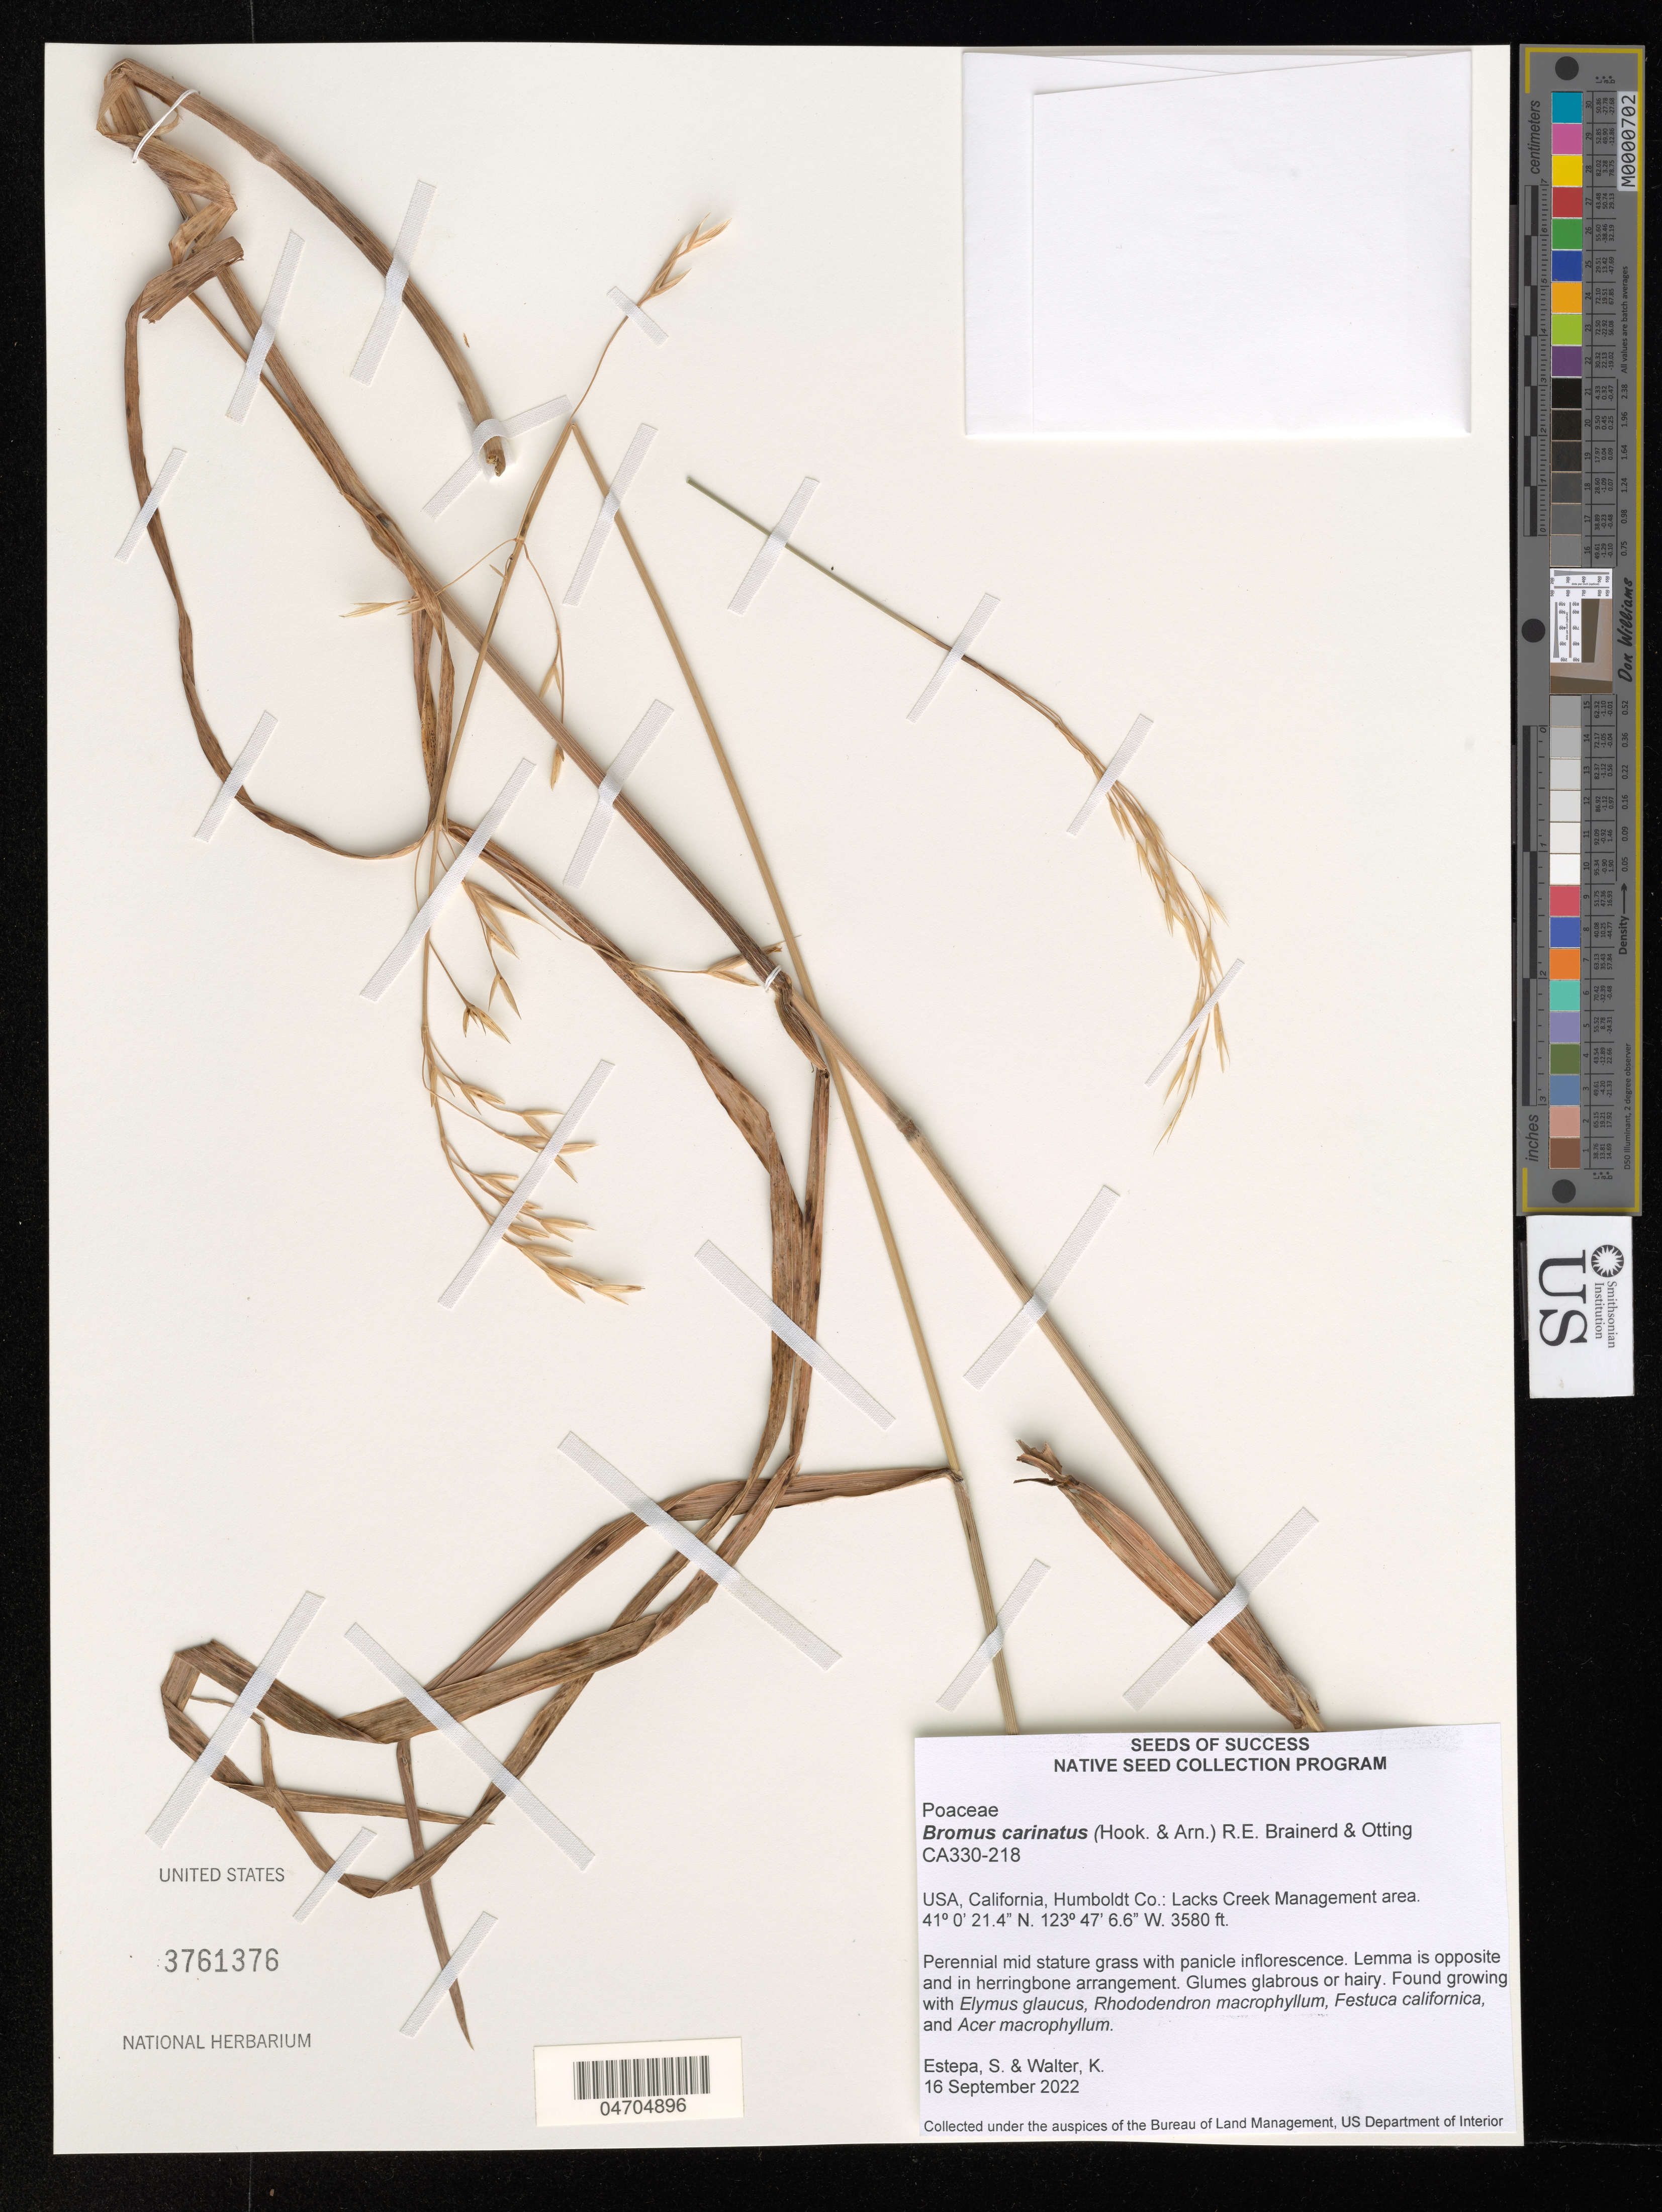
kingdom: Plantae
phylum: Tracheophyta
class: Liliopsida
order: Poales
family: Poaceae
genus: Bromus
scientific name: Bromus carinatus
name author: Hook. & Arn.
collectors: S. Estepa & K. Walter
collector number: CA330-218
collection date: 2022-09-16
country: United States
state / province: California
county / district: Humboldt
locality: Humboldt Co.: Lacks Creek Management area.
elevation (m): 1091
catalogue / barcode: US 3761376